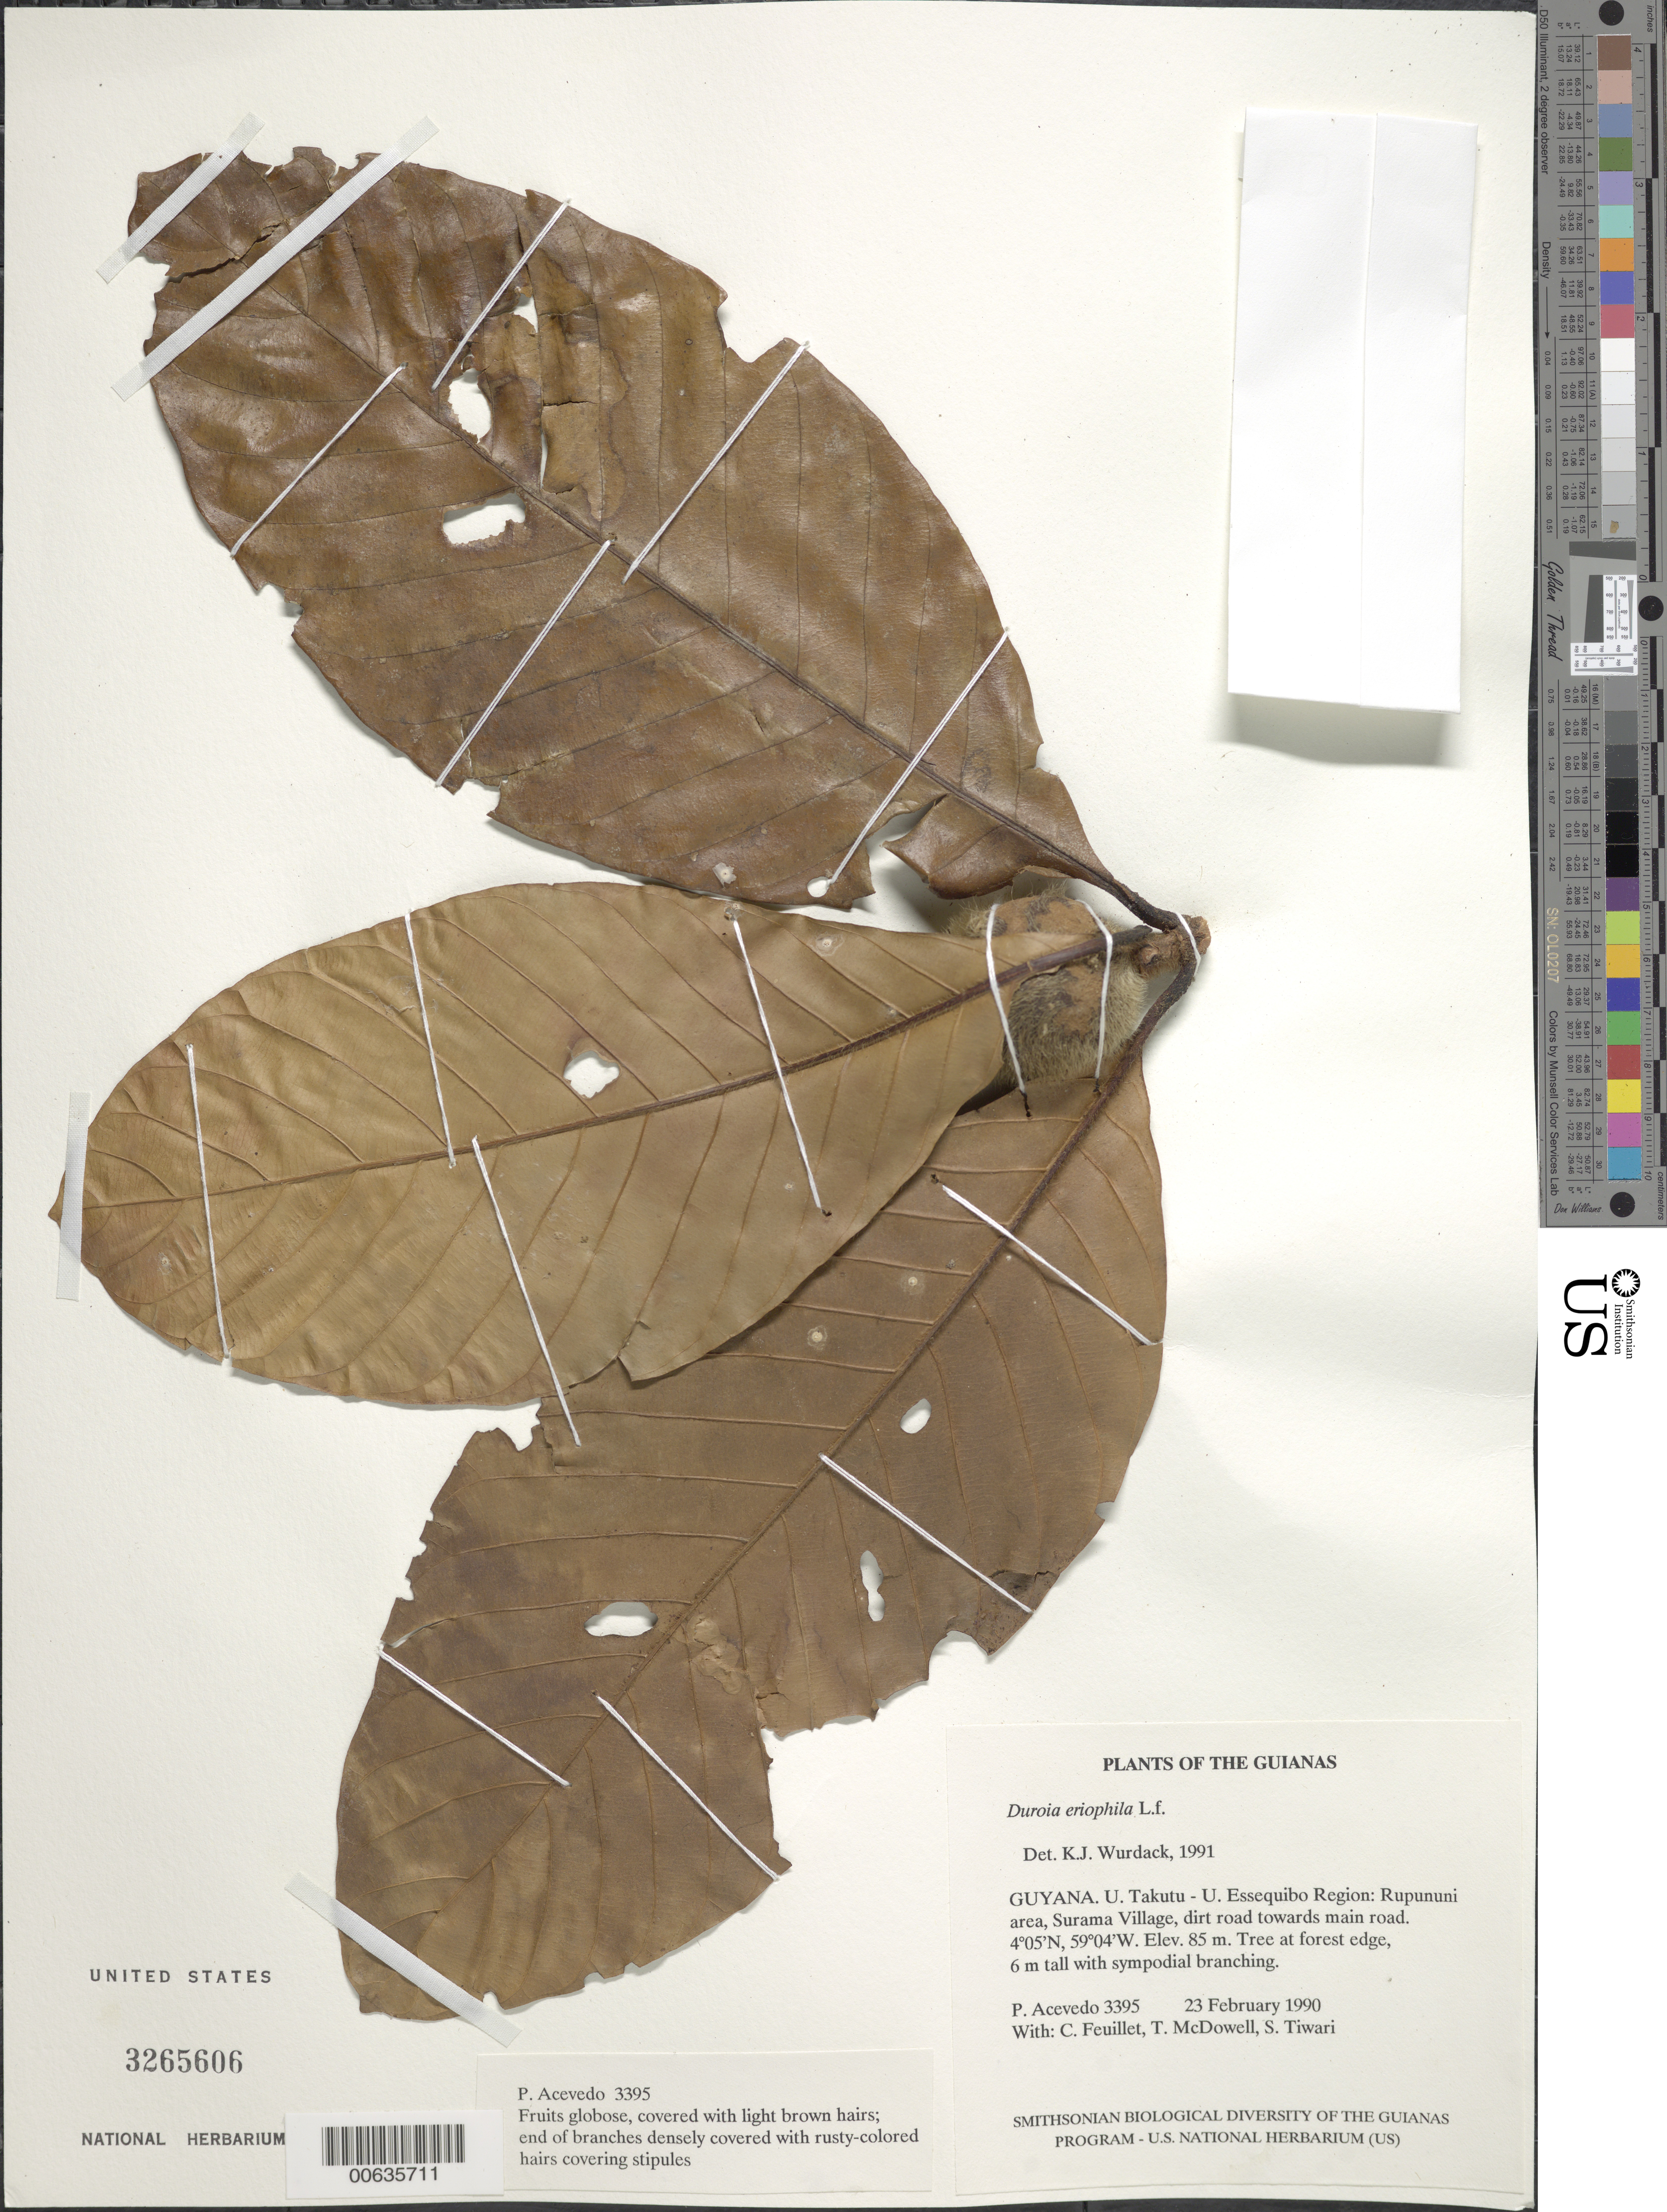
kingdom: Plantae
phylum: Tracheophyta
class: Magnoliopsida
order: Gentianales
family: Rubiaceae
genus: Duroia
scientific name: Duroia eriophila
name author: L. f.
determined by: Wurdack, Kenneth J., (US), Smithsonian Institution - National Museum of Natural History (UNITED STATES)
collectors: P. Acevedo-Rodr., C. Feuillet, T. McDowell & S. Tiwari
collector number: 3395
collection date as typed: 23 Feb 1990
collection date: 1990-02-23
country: Guyana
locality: U. Takutu - U. Essequibo. Rupununi area, Surama Village, dirt road towards main road.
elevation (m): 85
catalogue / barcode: US 3265606